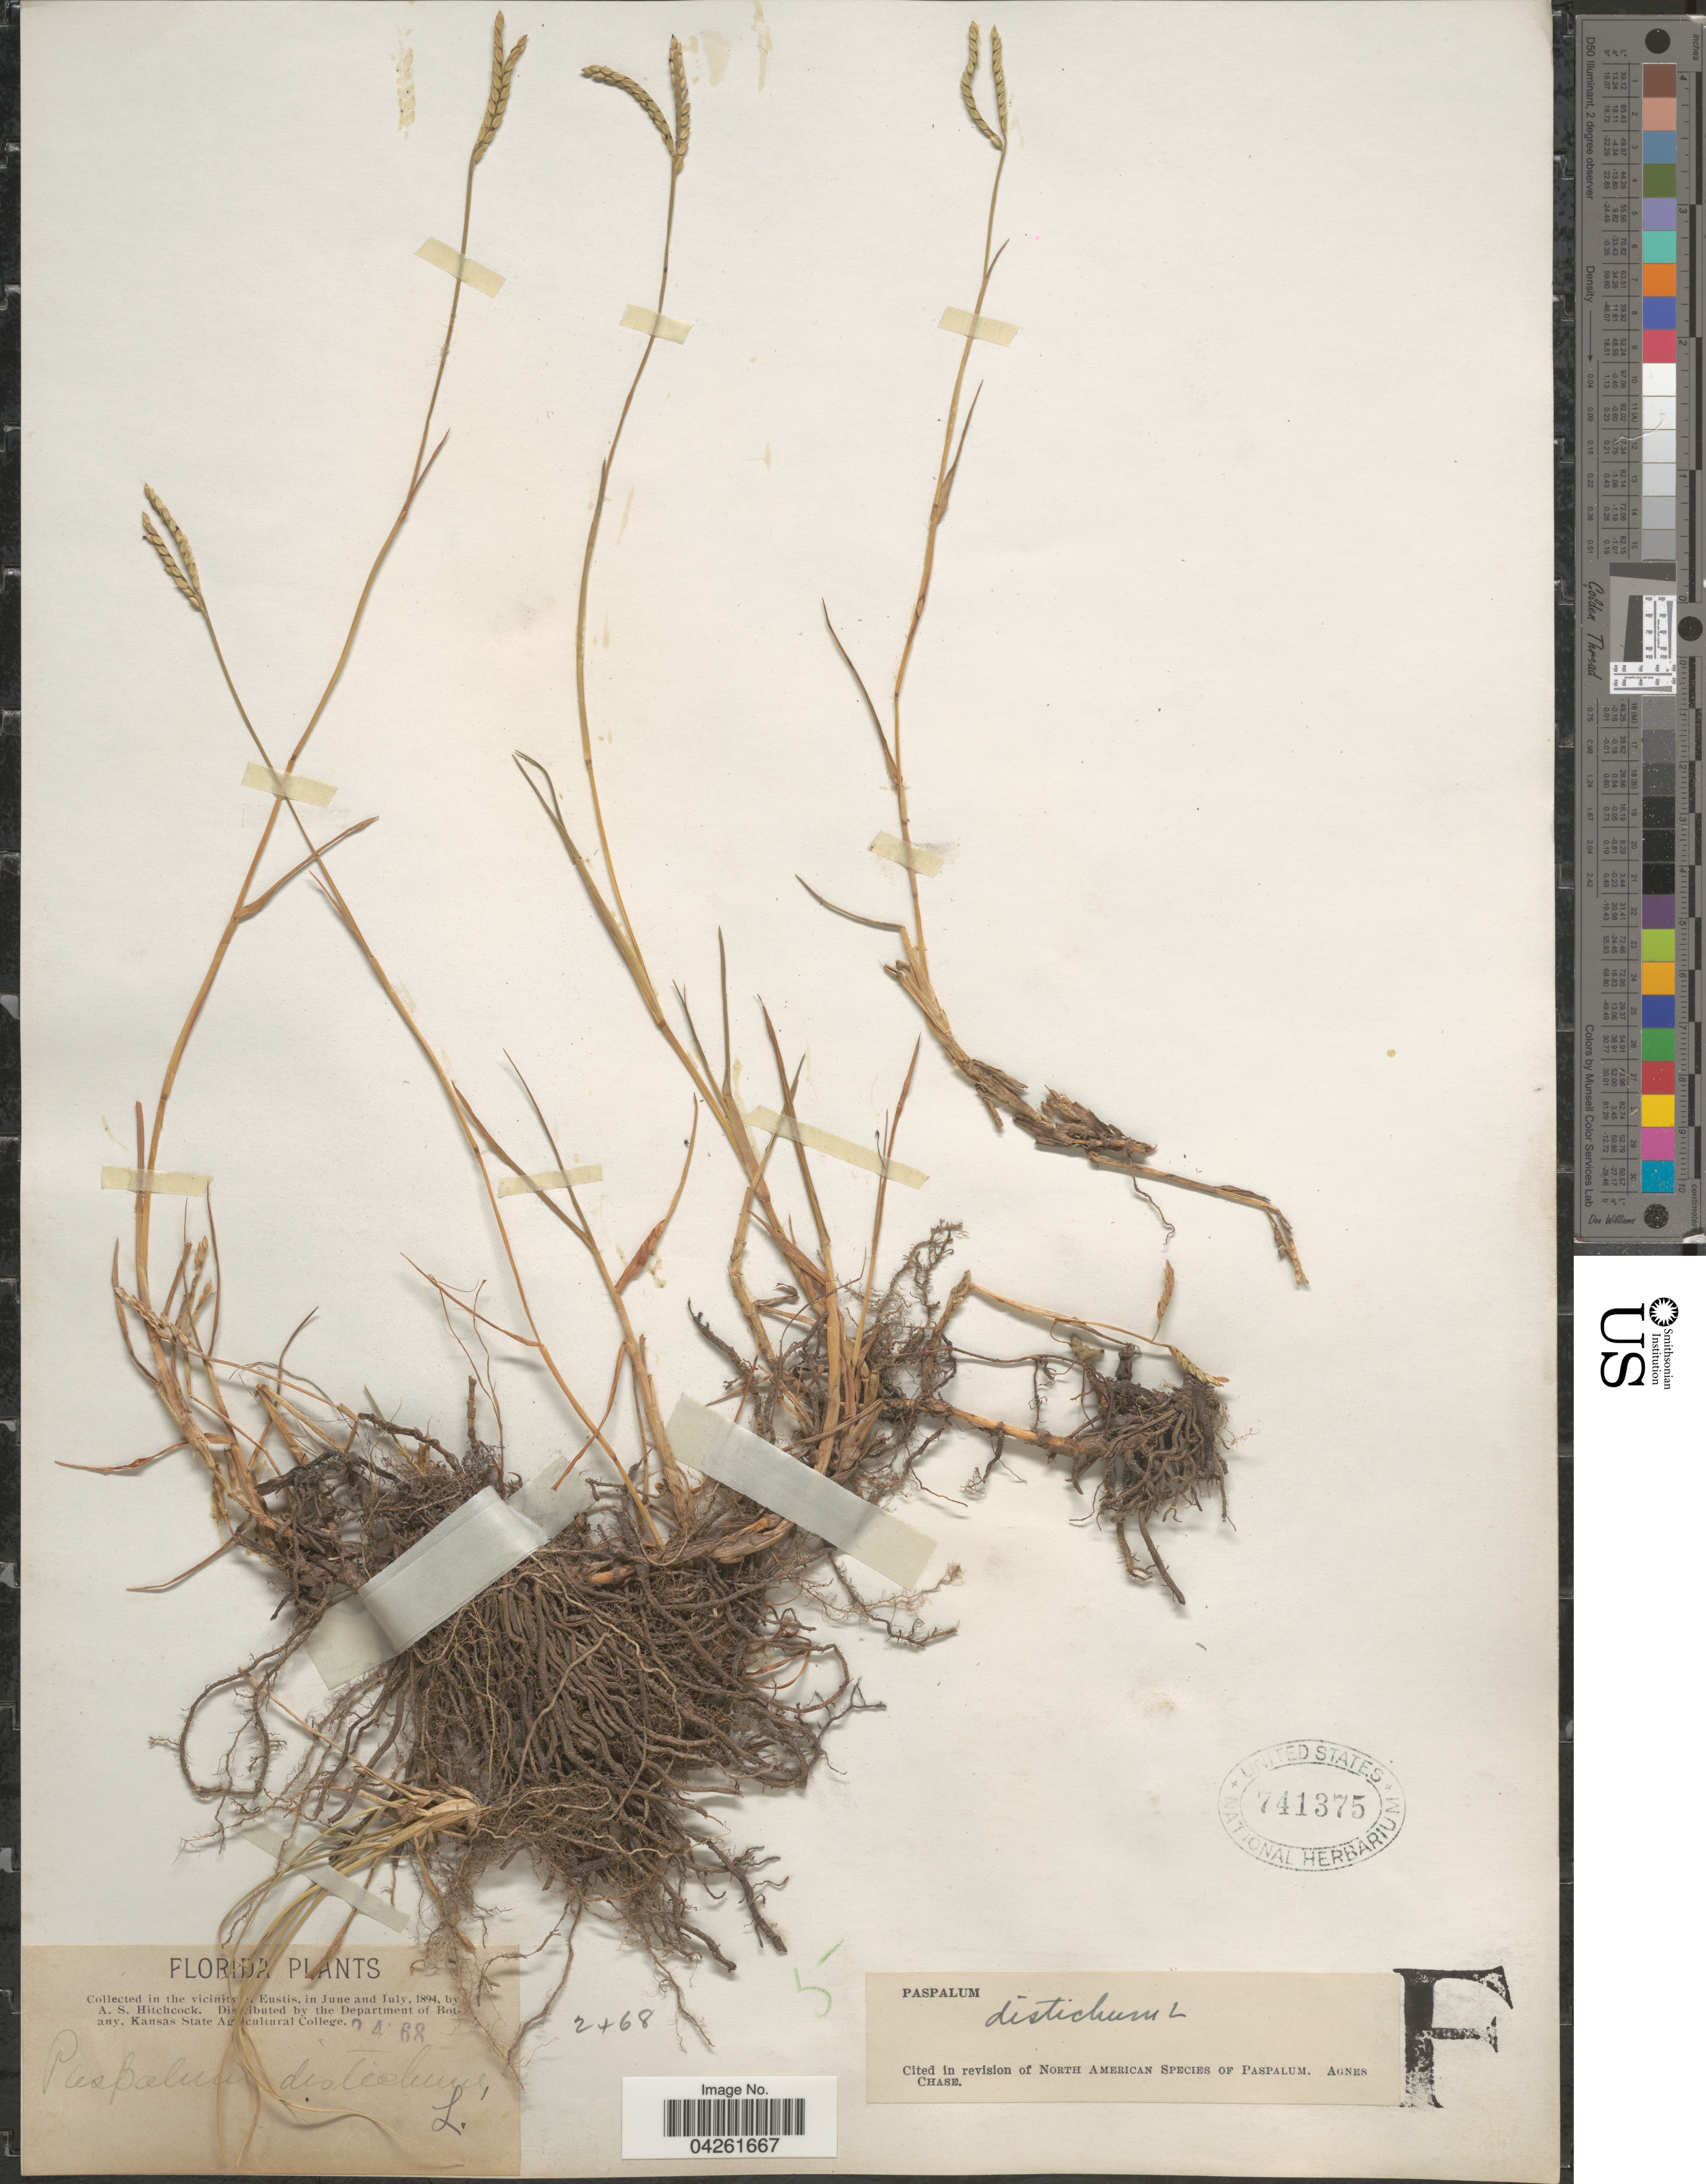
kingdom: Plantae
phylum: Tracheophyta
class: Liliopsida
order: Poales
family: Poaceae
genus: Paspalum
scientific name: Paspalum distichum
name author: L.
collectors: A. S. Hitchcock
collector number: !468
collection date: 1894-06/1894-07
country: United States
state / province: Florida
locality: In the vicinity of Eustis.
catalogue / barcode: US 741375